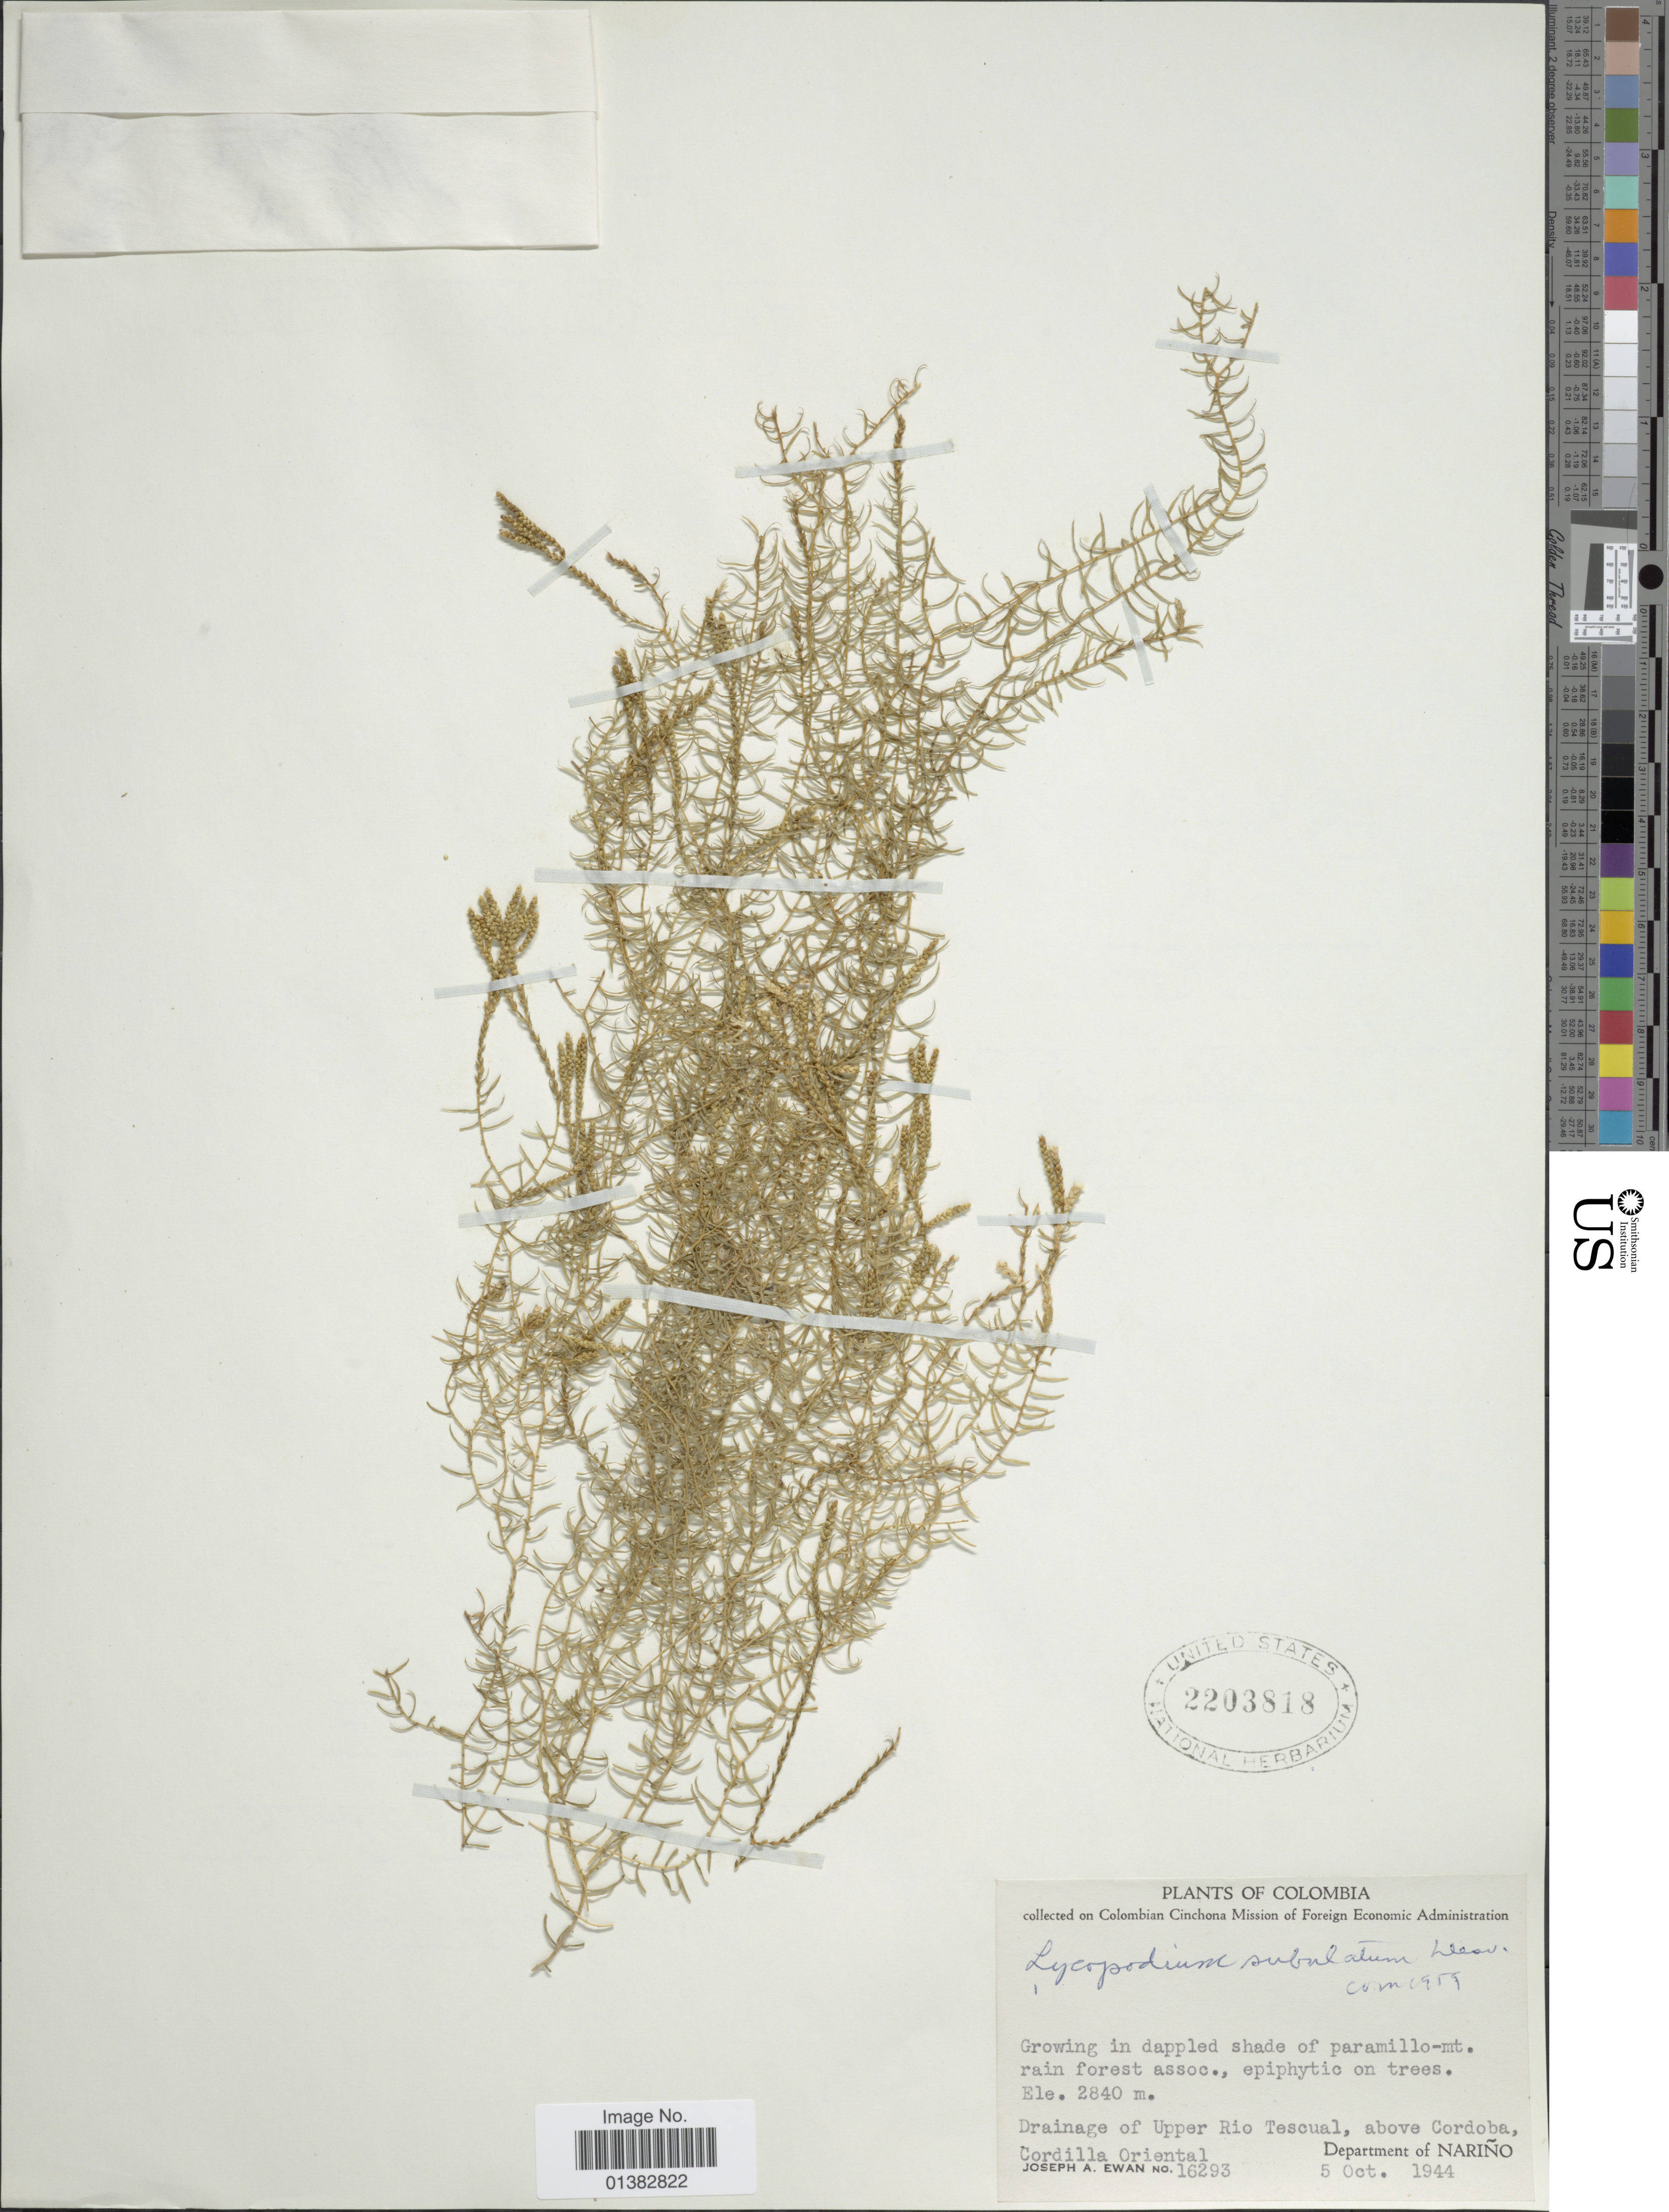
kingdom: Plantae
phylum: Tracheophyta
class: Lycopodiopsida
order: Lycopodiales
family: Lycopodiaceae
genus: Phlegmariurus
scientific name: Phlegmariurus subulatus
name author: (Desv. ex Poir.) B. Øllg.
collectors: J. A. Ewan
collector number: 16293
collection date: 1944-10-05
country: Colombia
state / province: Nariño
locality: Drainage of Upper Rio Tescual, above Cordoba, Cordillera Oriental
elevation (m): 2840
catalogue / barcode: US 2203818